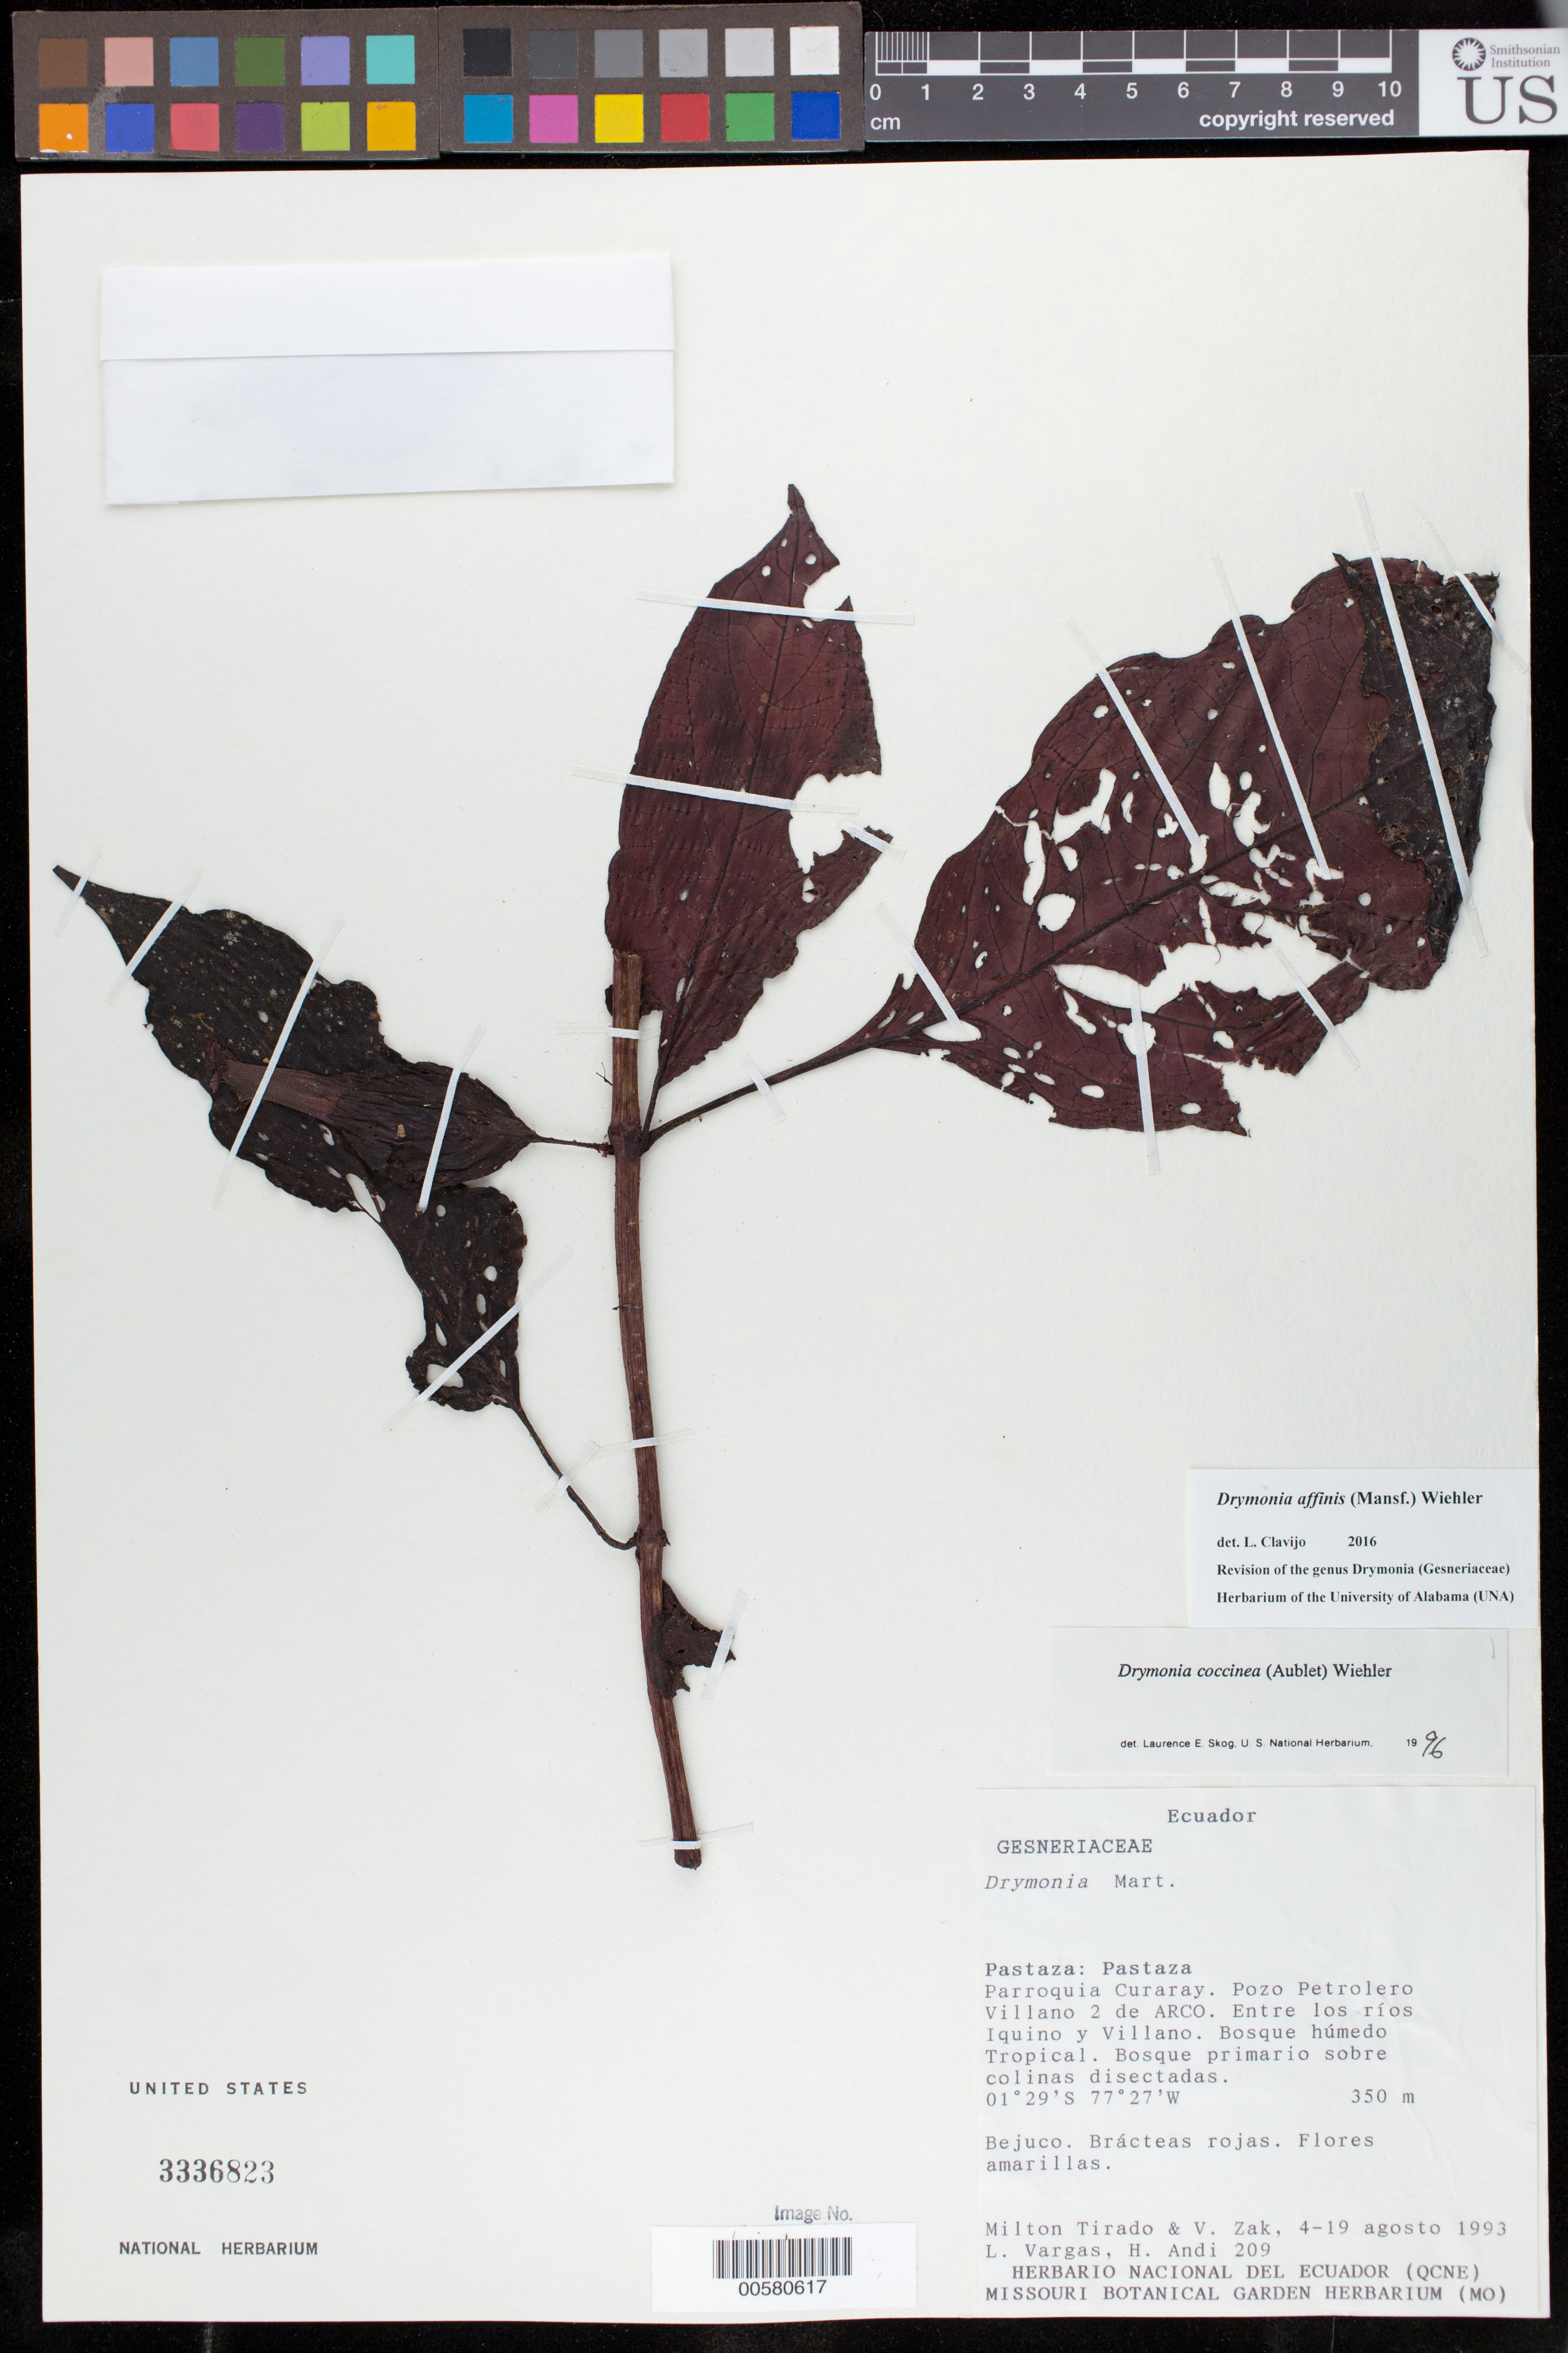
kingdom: Plantae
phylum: Tracheophyta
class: Magnoliopsida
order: Lamiales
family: Gesneriaceae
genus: Drymonia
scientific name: Drymonia affinis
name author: (Mansf.) Wiehler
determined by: Clavijo, L.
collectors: M. Tirado, V. Zak, L. Vargas & H. Andi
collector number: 209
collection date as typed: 4-19 Aug 1993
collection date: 1993-08-04/1993-08-19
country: Ecuador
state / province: Pastaza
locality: Pastaza: Parroquia Curaray, Pozo Petrolero Villano 2 de ARCO, entre los ríos Iquino y Villano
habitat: Bosque húmedo tropical; bosque primario sobre colinas disectadas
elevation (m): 350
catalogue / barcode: US 3336823